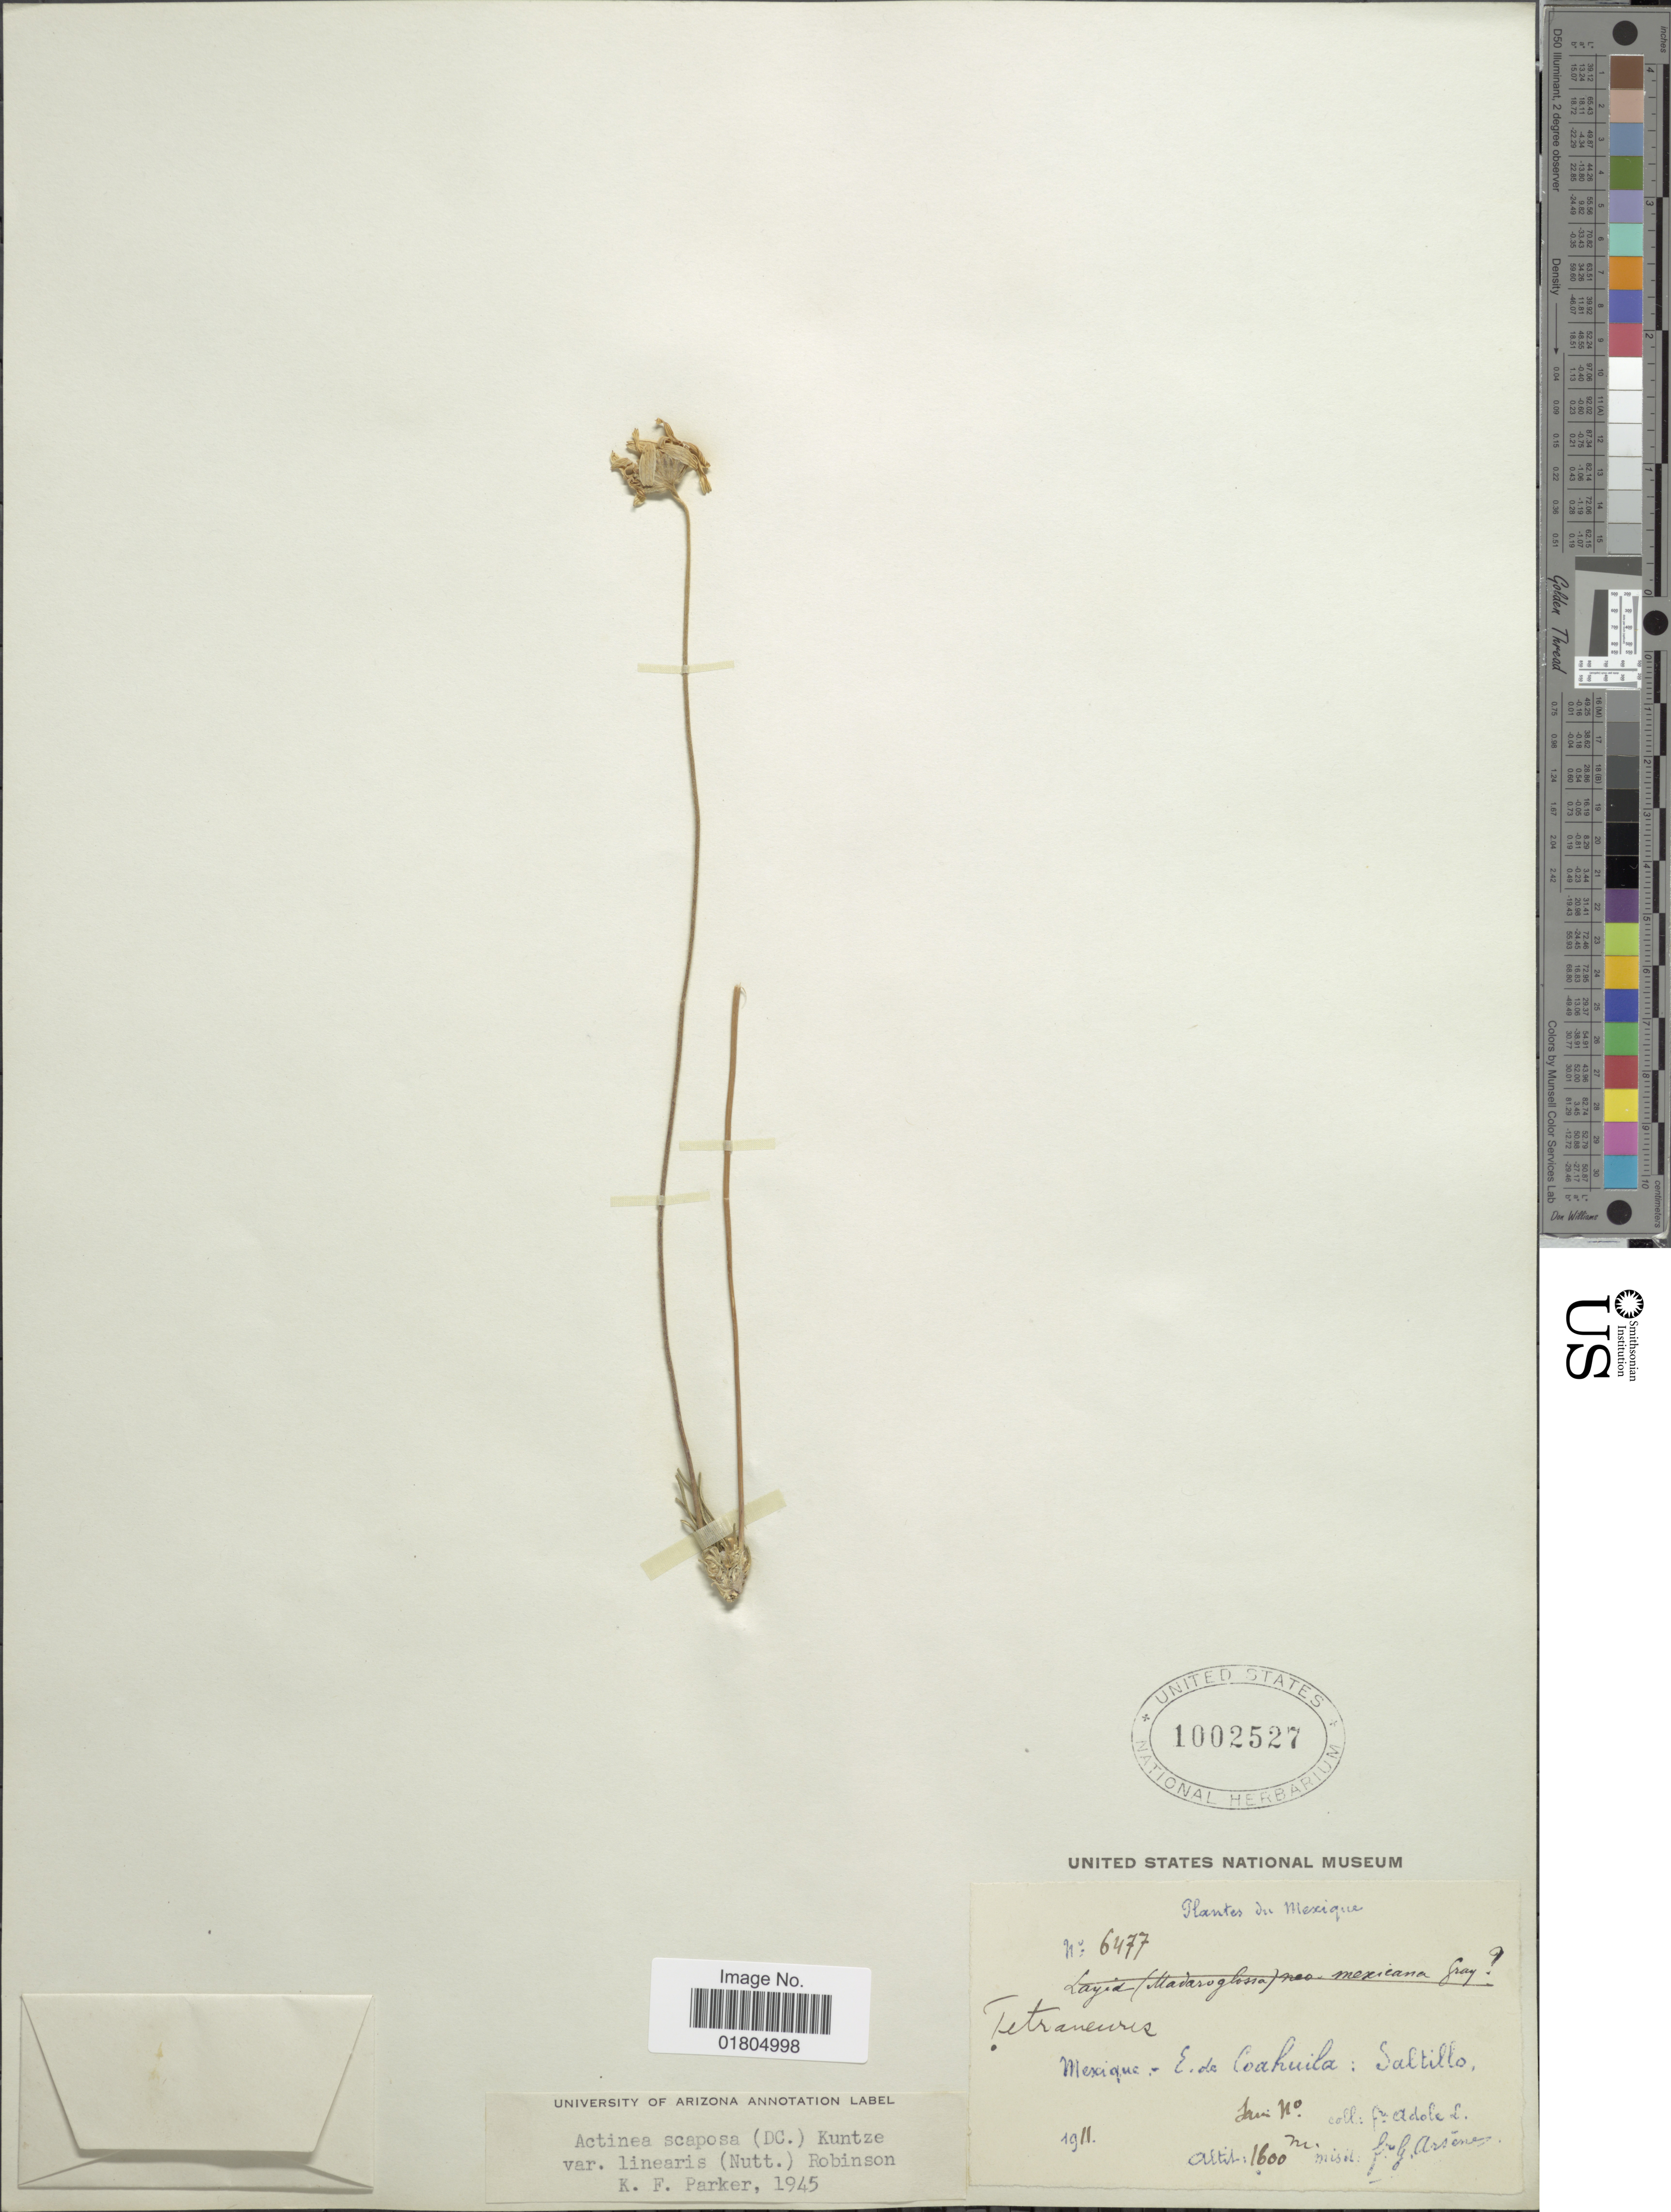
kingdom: Plantae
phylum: Tracheophyta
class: Magnoliopsida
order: Asterales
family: Asteraceae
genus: Hymenoxys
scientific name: Hymenoxys scaposa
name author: (DC.) K.F. Parker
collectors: Bro. Adole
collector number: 6477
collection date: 1911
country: Mexico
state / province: Coahuila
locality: Mexique, E. de Coahuila, Saltillo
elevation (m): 1600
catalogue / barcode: US 1002527